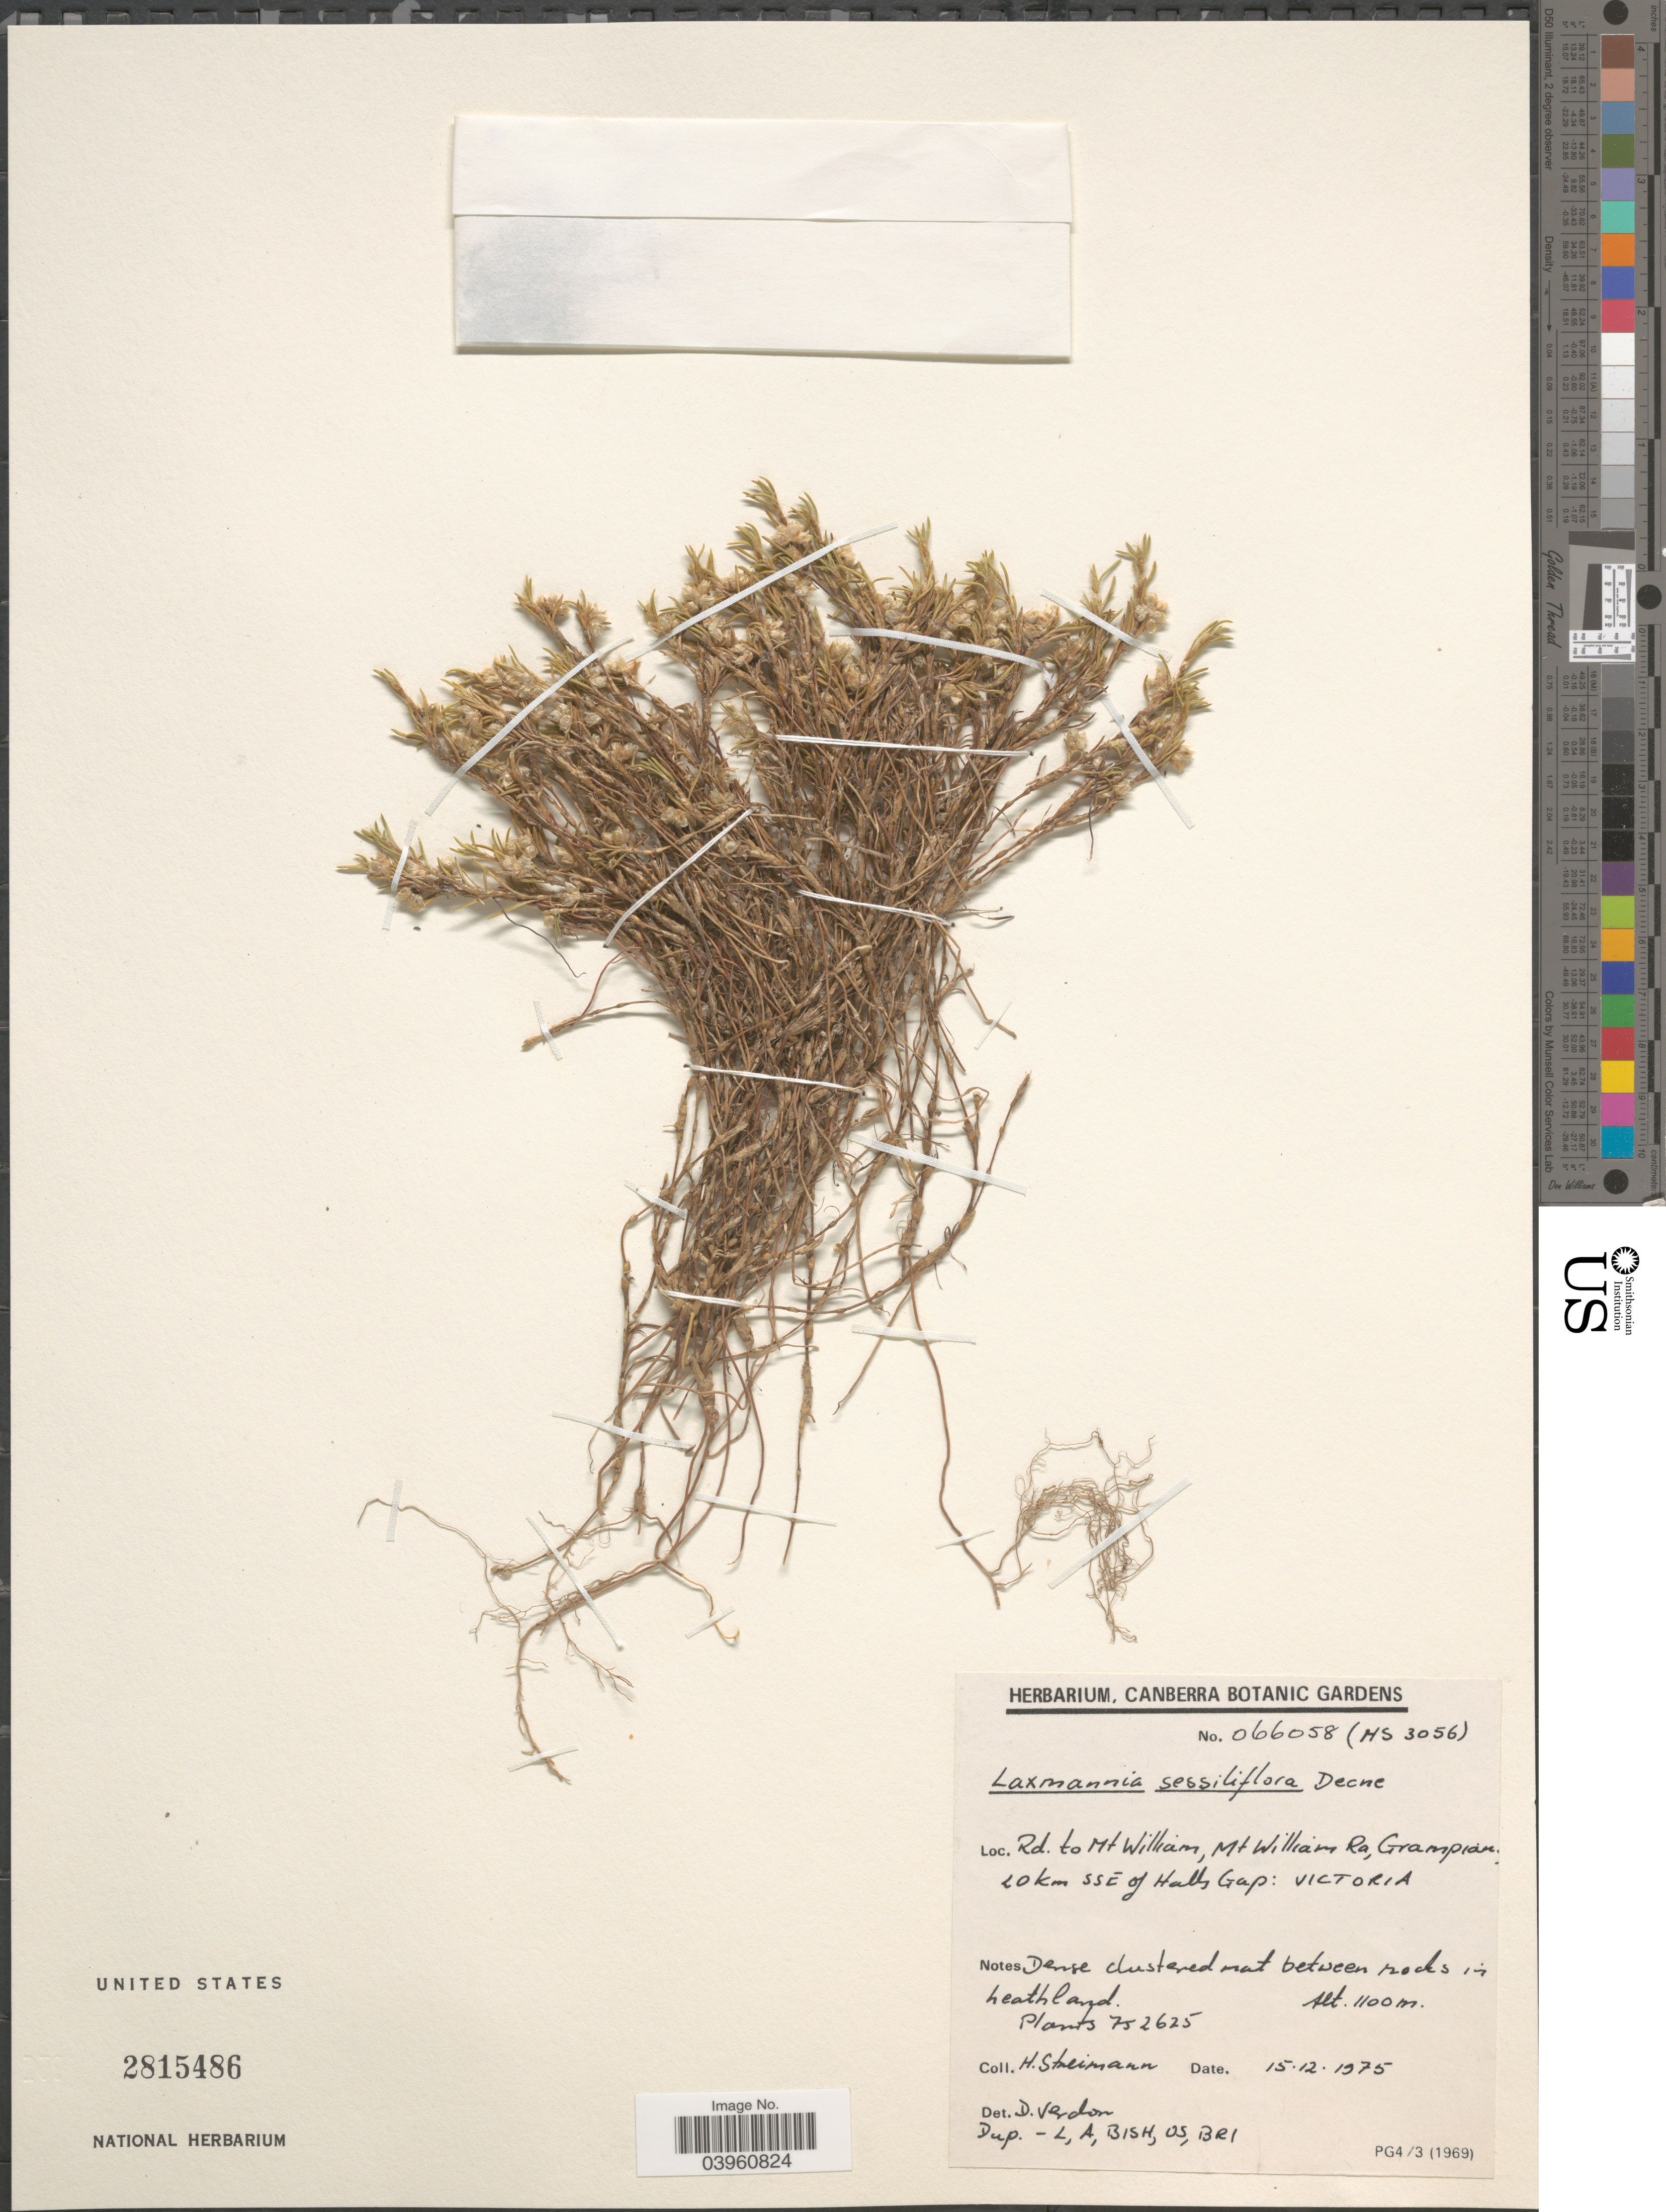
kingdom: Plantae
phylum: Tracheophyta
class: Liliopsida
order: Asparagales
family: Asparagaceae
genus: Laxmannia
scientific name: Laxmannia sessiliflora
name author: Decne.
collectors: H. Streimann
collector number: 066058(MS3056)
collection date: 1975-12-15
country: Australia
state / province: Victoria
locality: Rd. to Mt. William, Mt. William Ra, Grampian 20 km SSe of Halls Gap: Victoria. Dense clustered mat between rocks in heathland.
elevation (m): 1100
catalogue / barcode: US 2815486